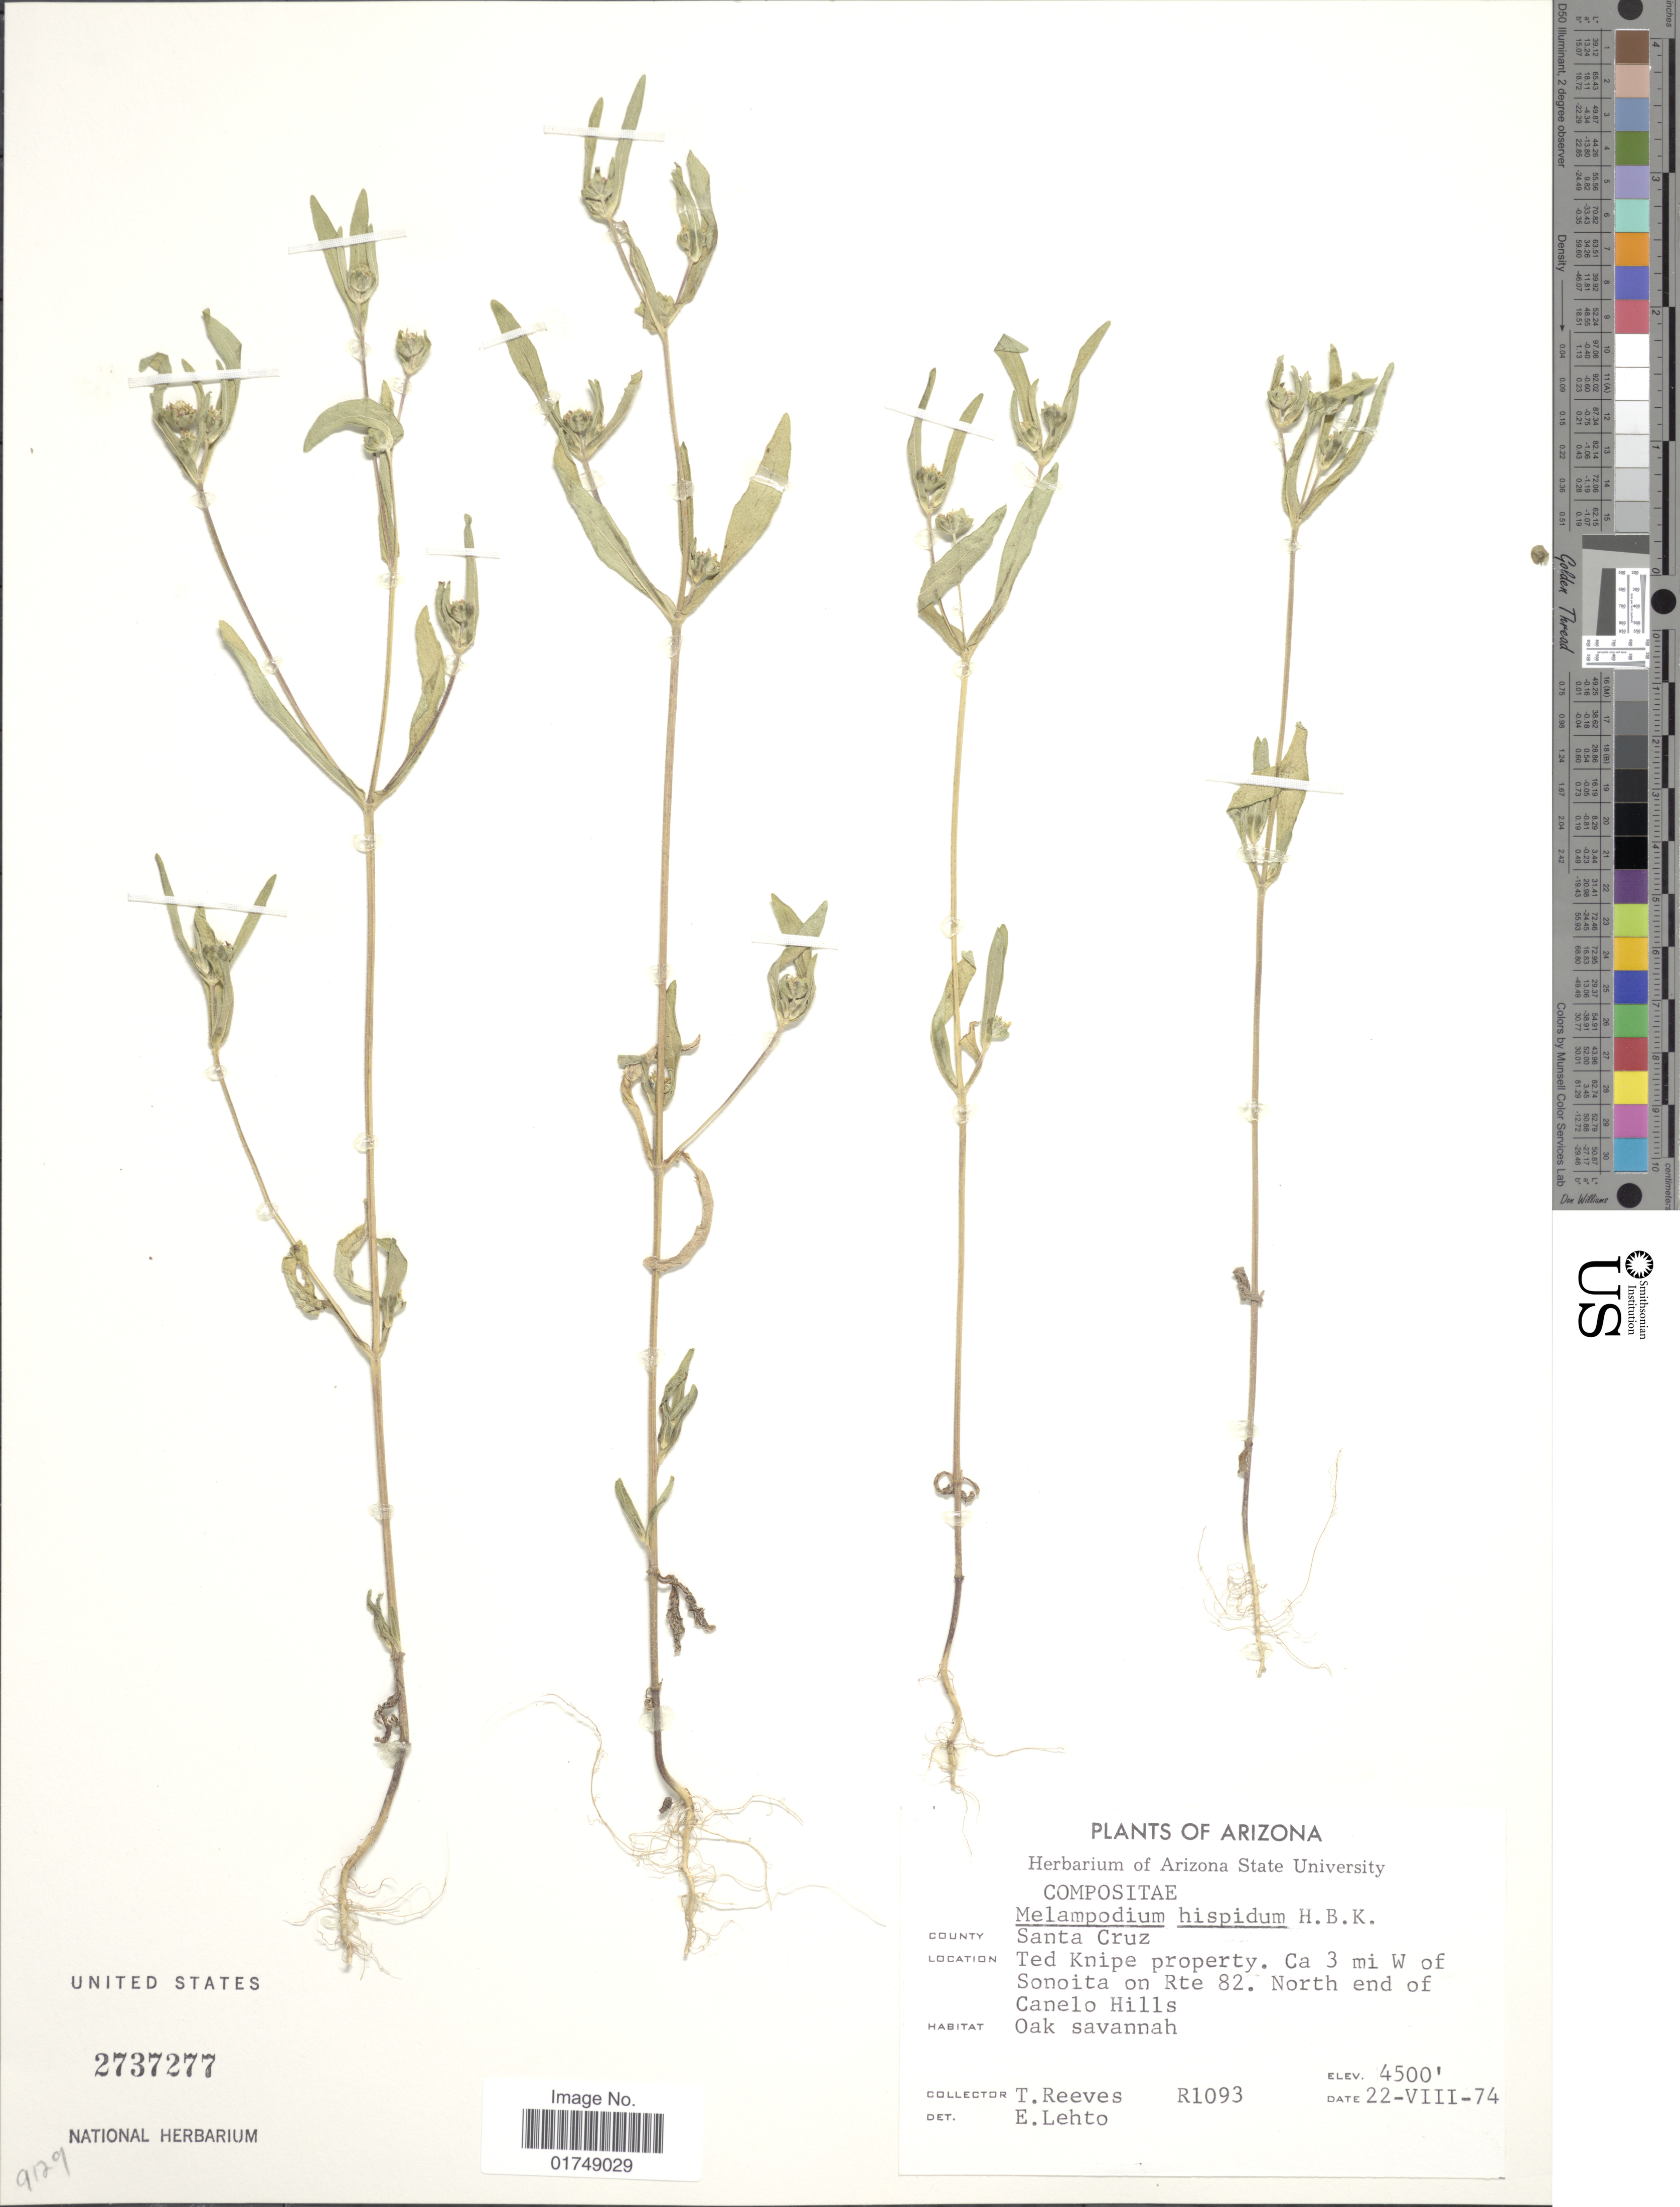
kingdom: Plantae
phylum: Tracheophyta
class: Magnoliopsida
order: Asterales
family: Asteraceae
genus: Melampodium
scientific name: Melampodium hispidum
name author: Kunth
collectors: T. Reeves & E. Lehto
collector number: R1093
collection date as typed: Transcribed d/m/y: 22/8/74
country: United States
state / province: Arizona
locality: County Santa Cruz. Ted Knipe property. Ca. 3 mi. W of Sonoita on Rte 82. North end of Canelo Hills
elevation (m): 1372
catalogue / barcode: US 2737277